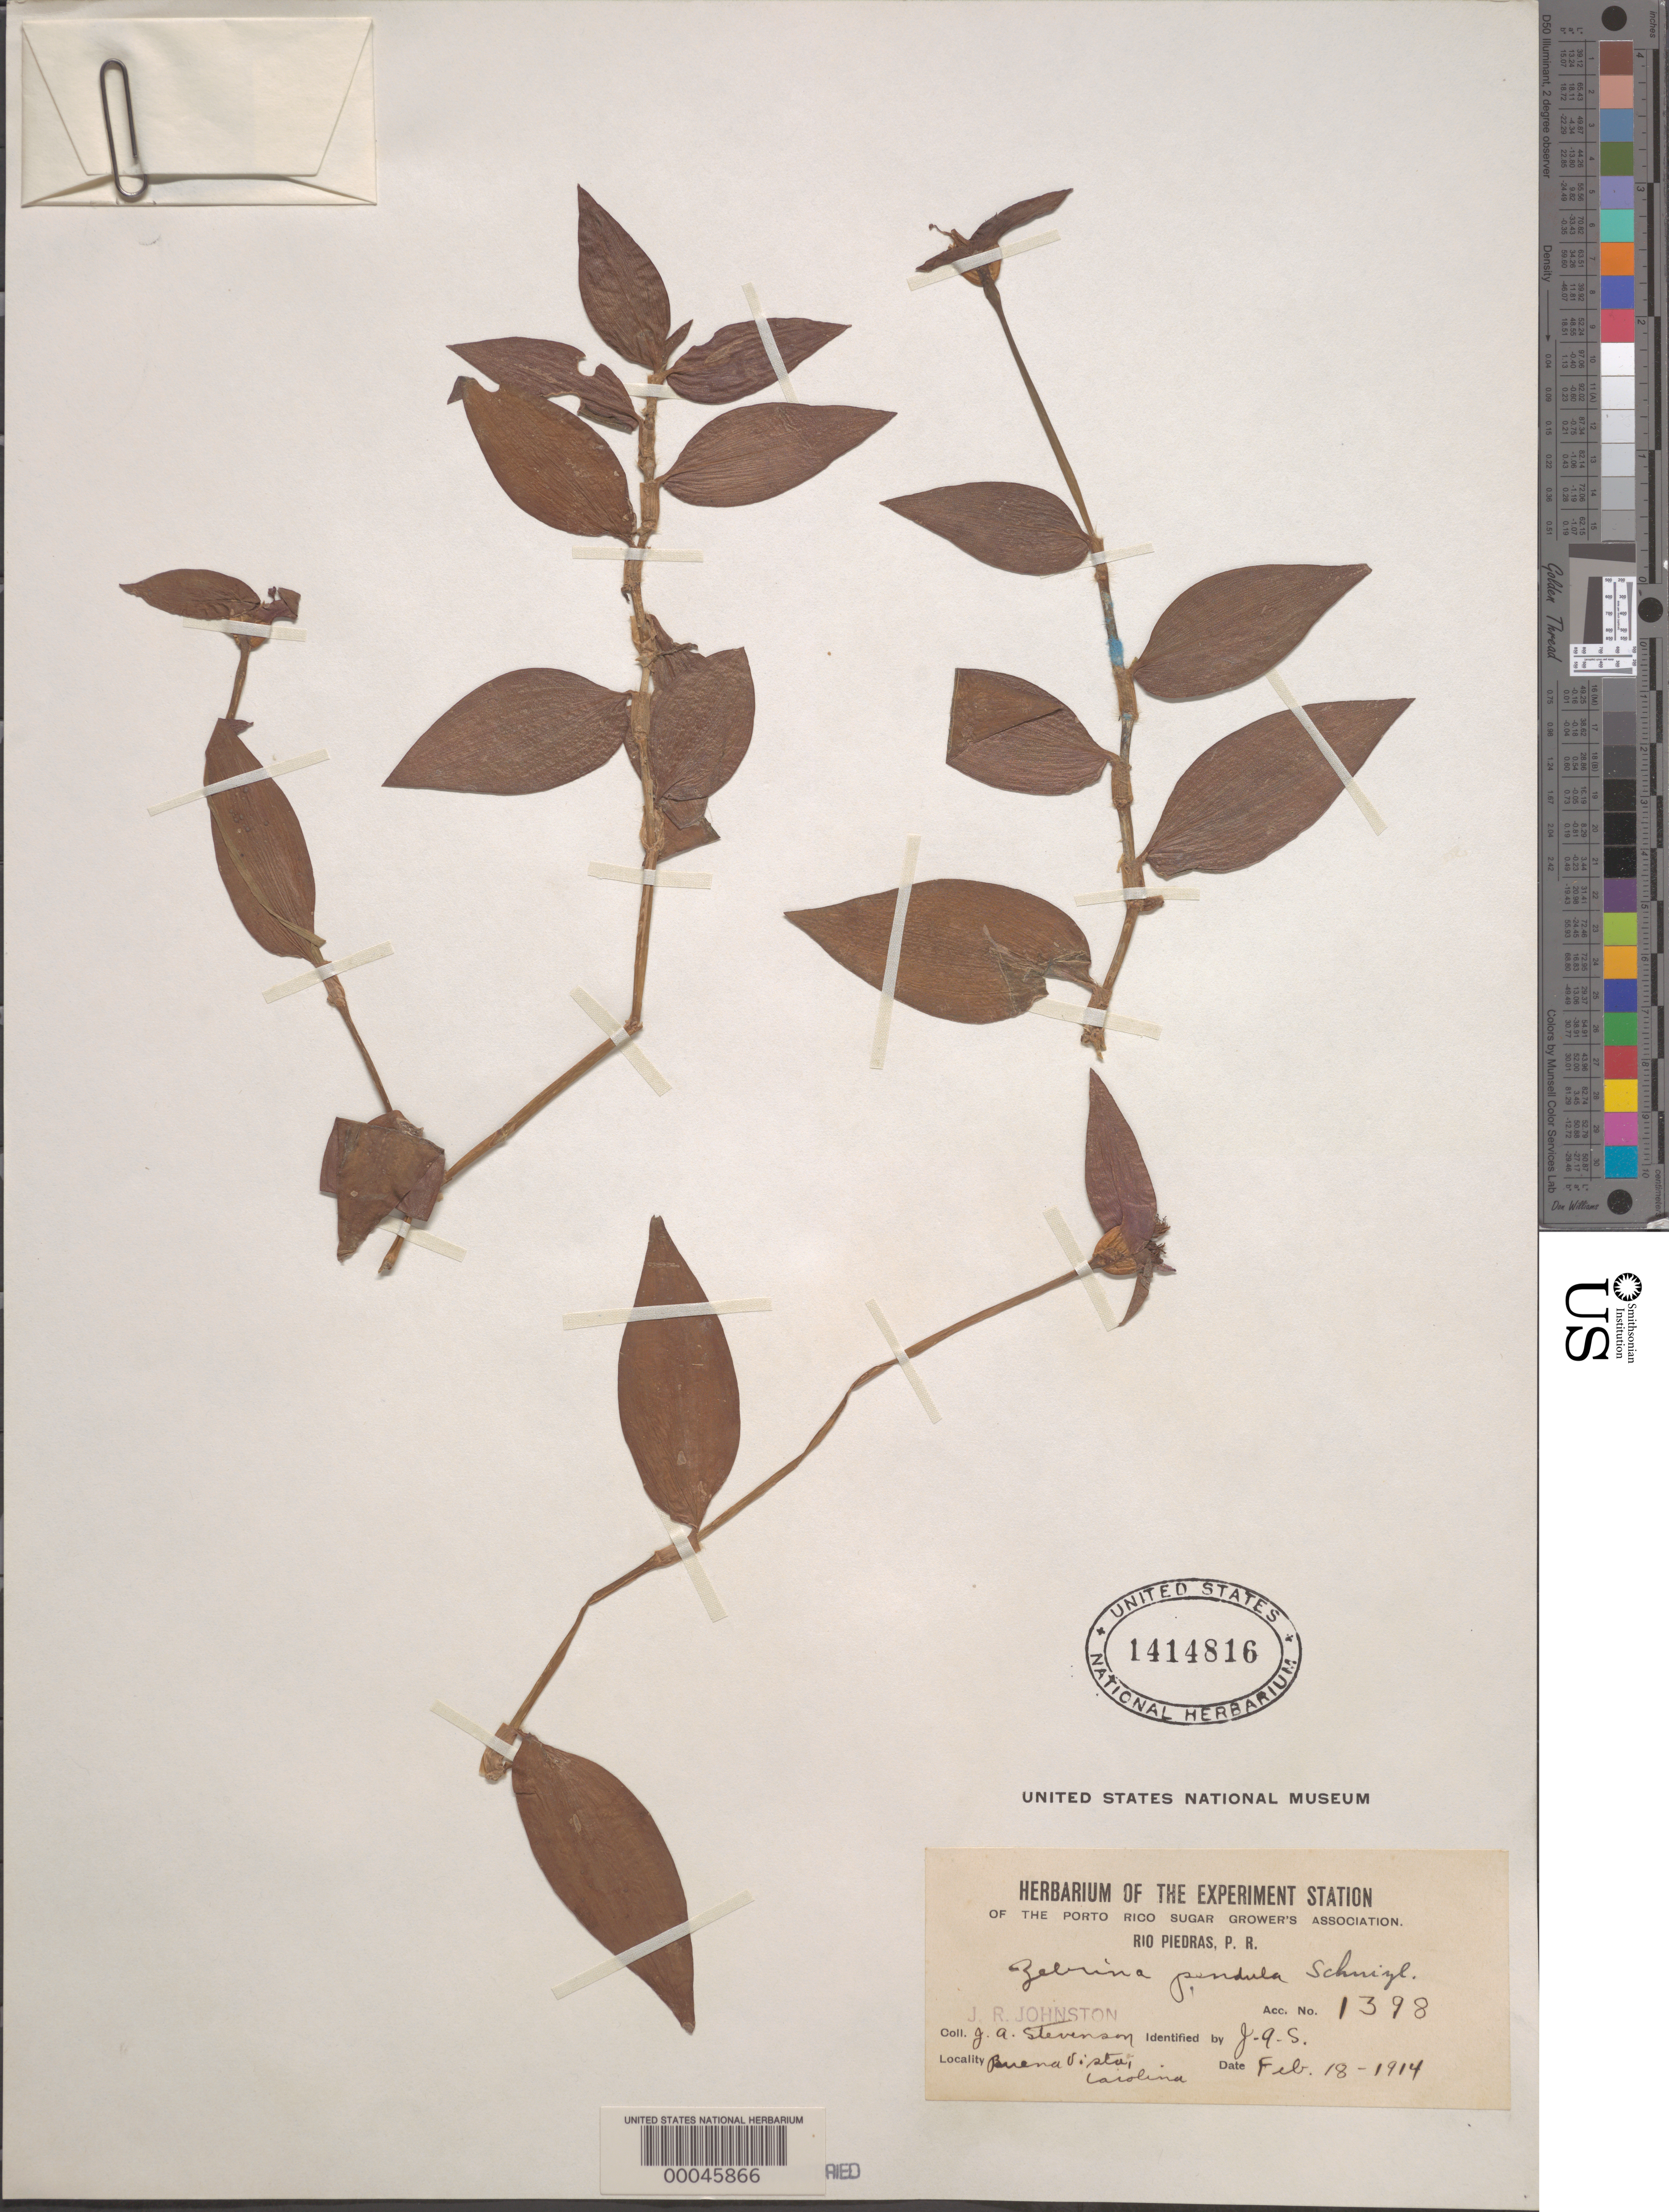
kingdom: Plantae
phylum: Tracheophyta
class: Liliopsida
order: Commelinales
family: Commelinaceae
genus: Tradescantia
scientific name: Tradescantia zebrina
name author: Bosse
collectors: J. Stevenson & J. Johnston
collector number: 1398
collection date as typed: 18 Feb 1914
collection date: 1914-02-18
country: Puerto Rico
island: Greater Antilles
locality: Buena vista, carolina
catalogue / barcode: US 1414816